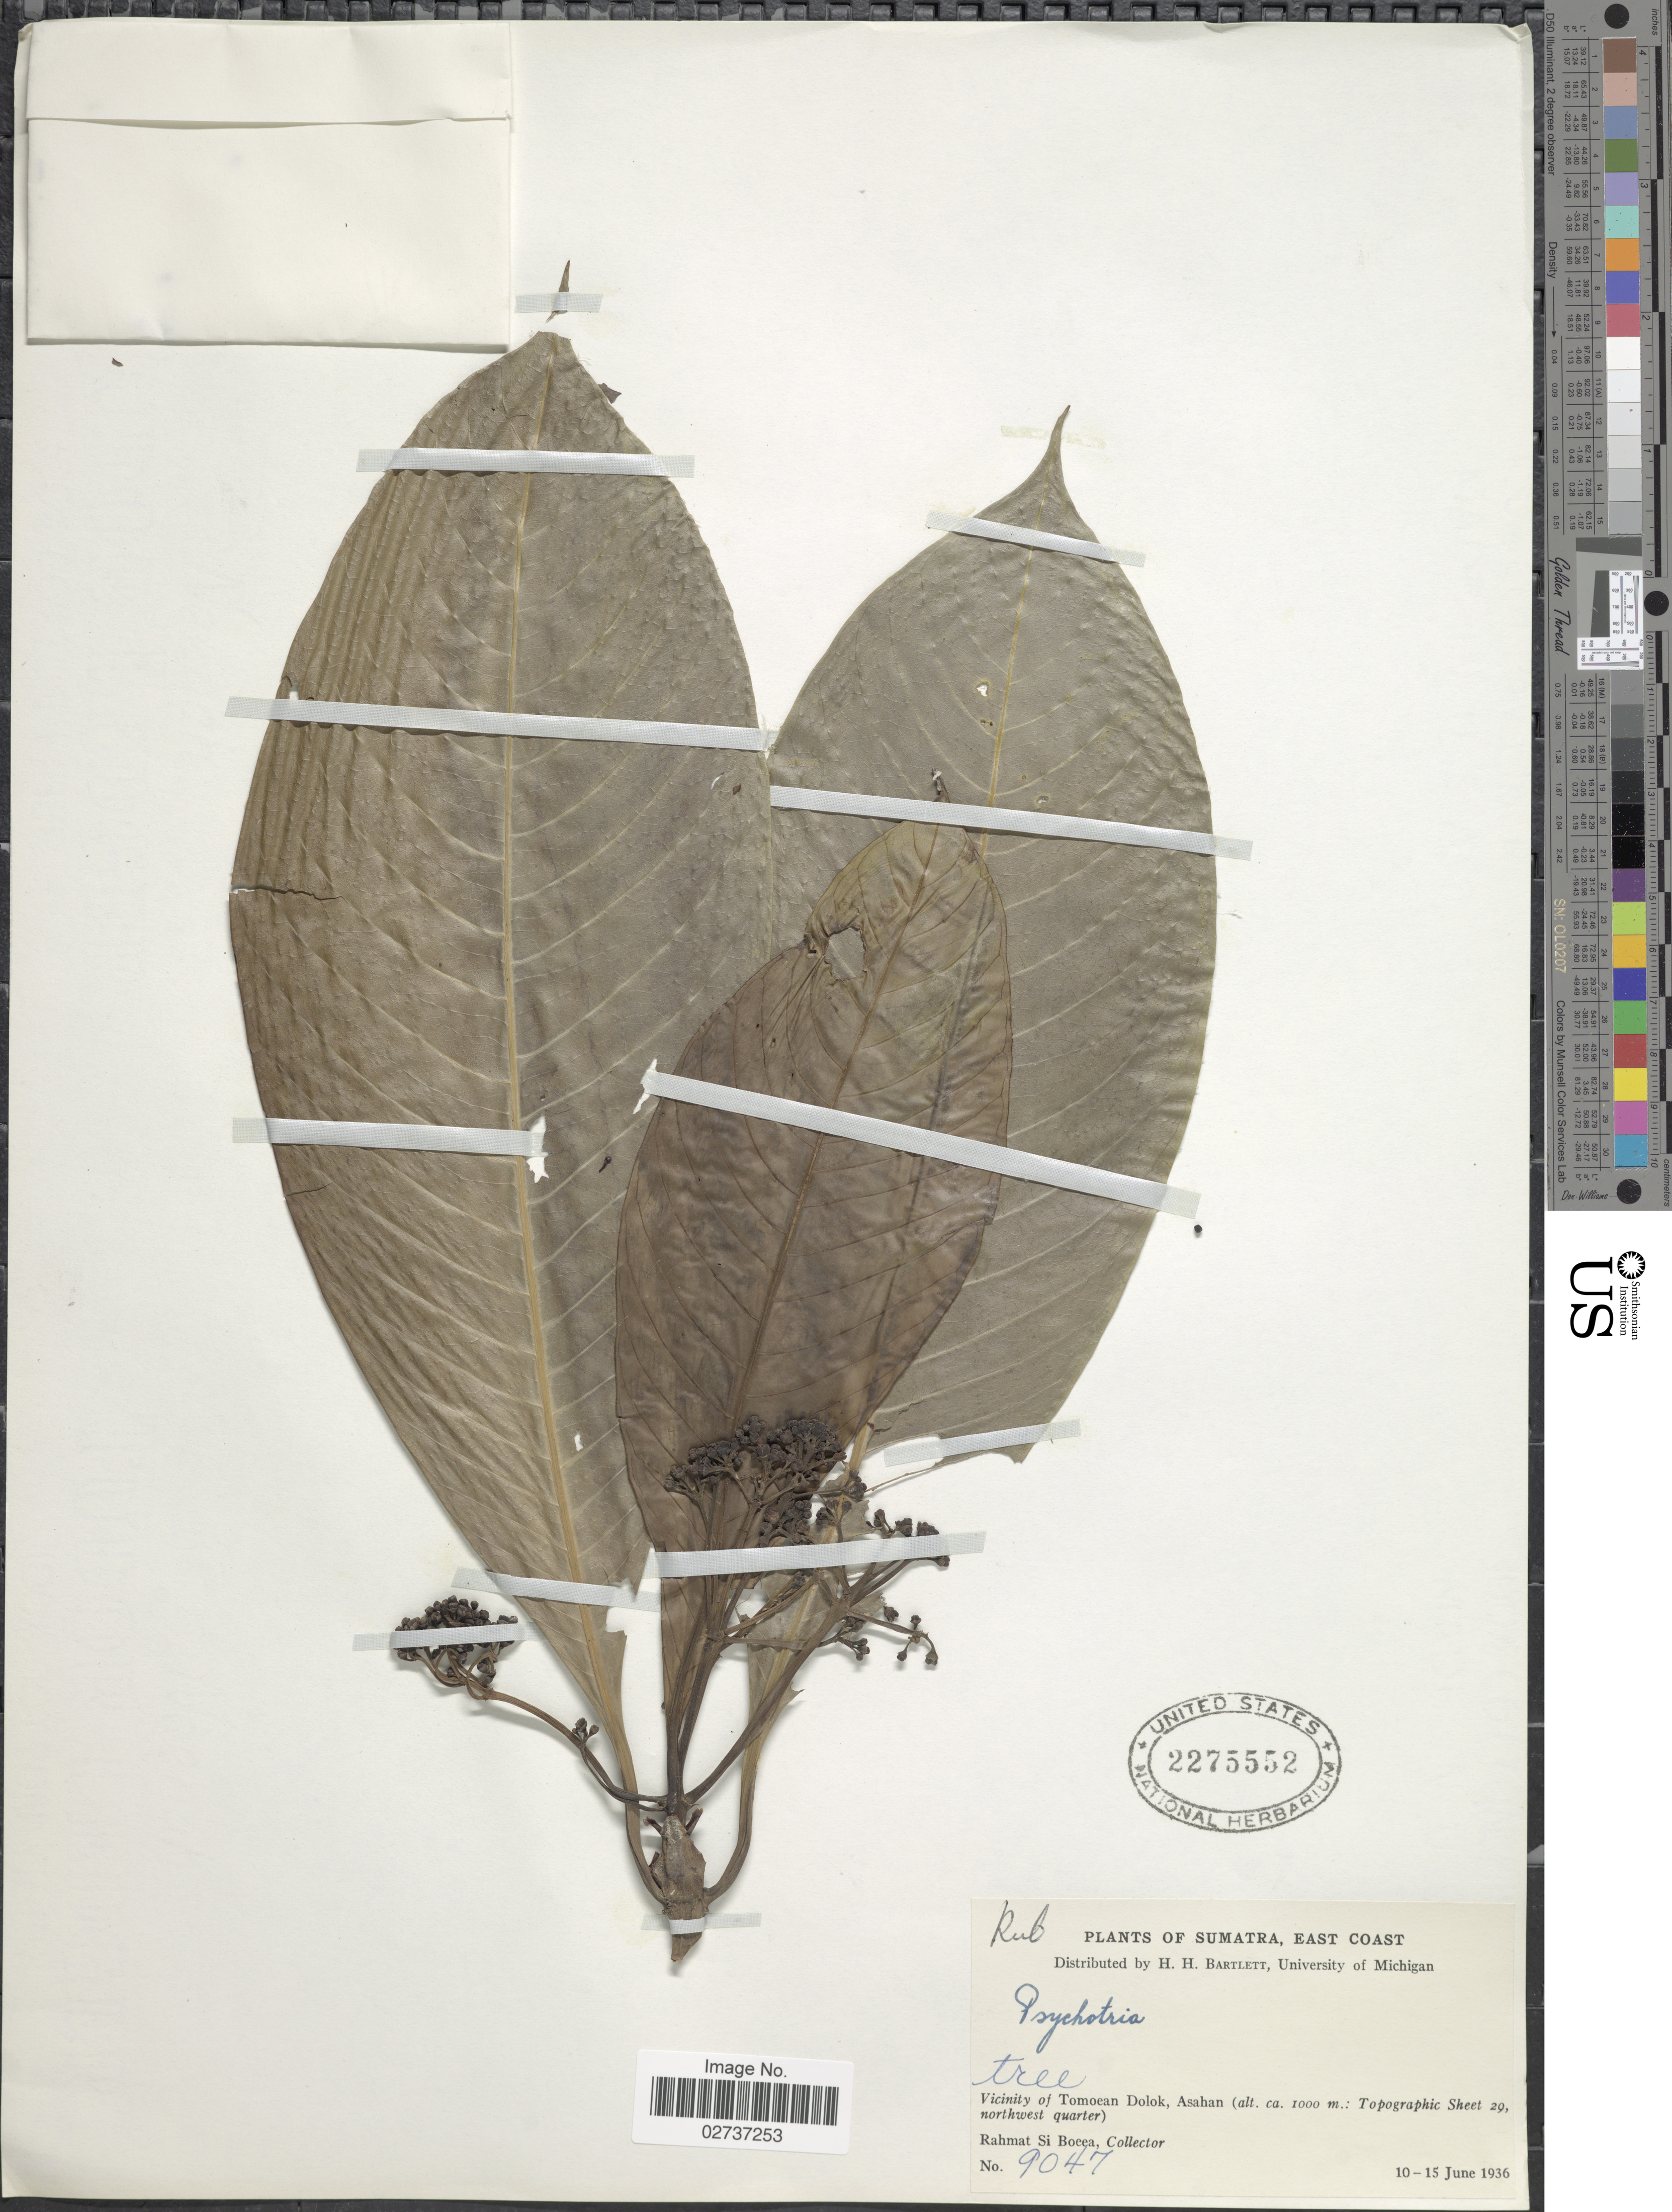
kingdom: Plantae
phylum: Tracheophyta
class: Magnoliopsida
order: Gentianales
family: Rubiaceae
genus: Psychotria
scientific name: Psychotria sp.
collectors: Rahmat Si Boeea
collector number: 9047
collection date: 1936-06-10/1936-06-15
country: Indonesia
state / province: Sumatra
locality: East Coast, Vicinity of Tomoean Dolok, Asahan (Topographic Sheet 29, northwest quarter)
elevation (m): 1000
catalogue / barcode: US 2275552